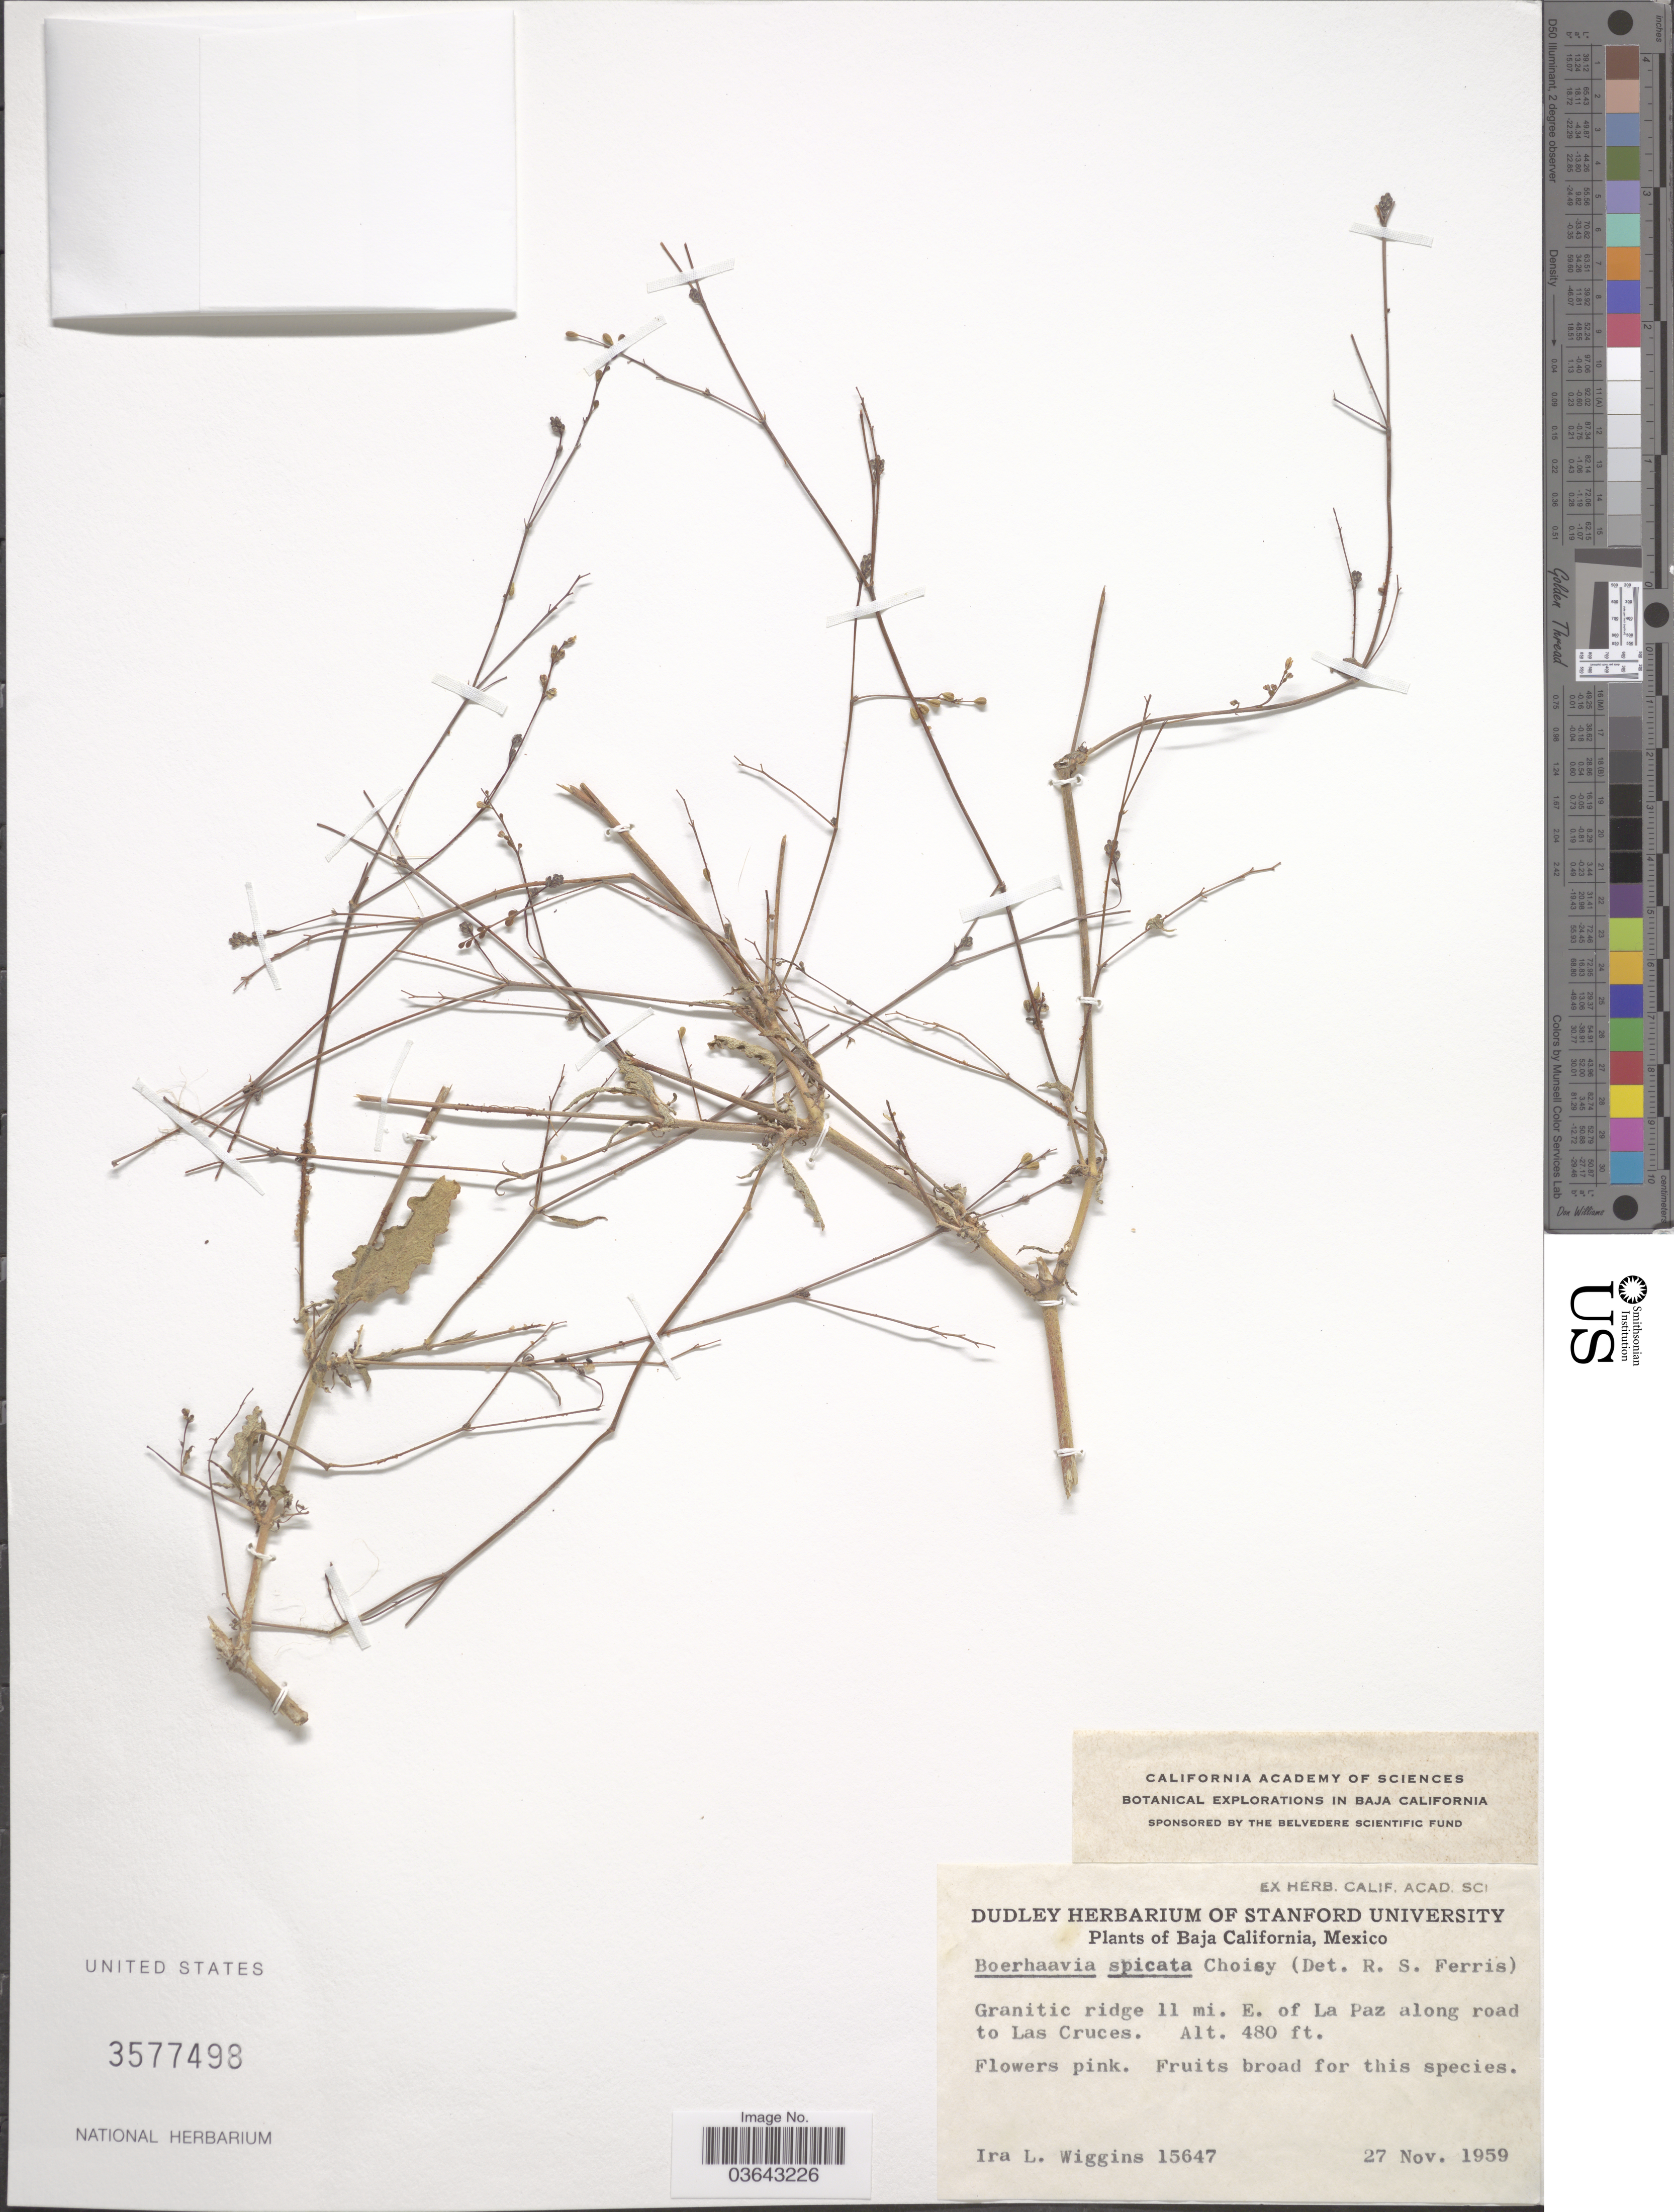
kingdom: Plantae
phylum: Tracheophyta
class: Magnoliopsida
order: Caryophyllales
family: Nyctaginaceae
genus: Boerhavia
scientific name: Boerhavia spicata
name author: Choisy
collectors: I. L. Wiggins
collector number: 15647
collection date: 1959-11-27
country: Mexico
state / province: Baja California Sur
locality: Granitic ridge 11 mi. E. of La Paz along road to Las Cruces.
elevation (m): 146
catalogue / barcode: US 3577498